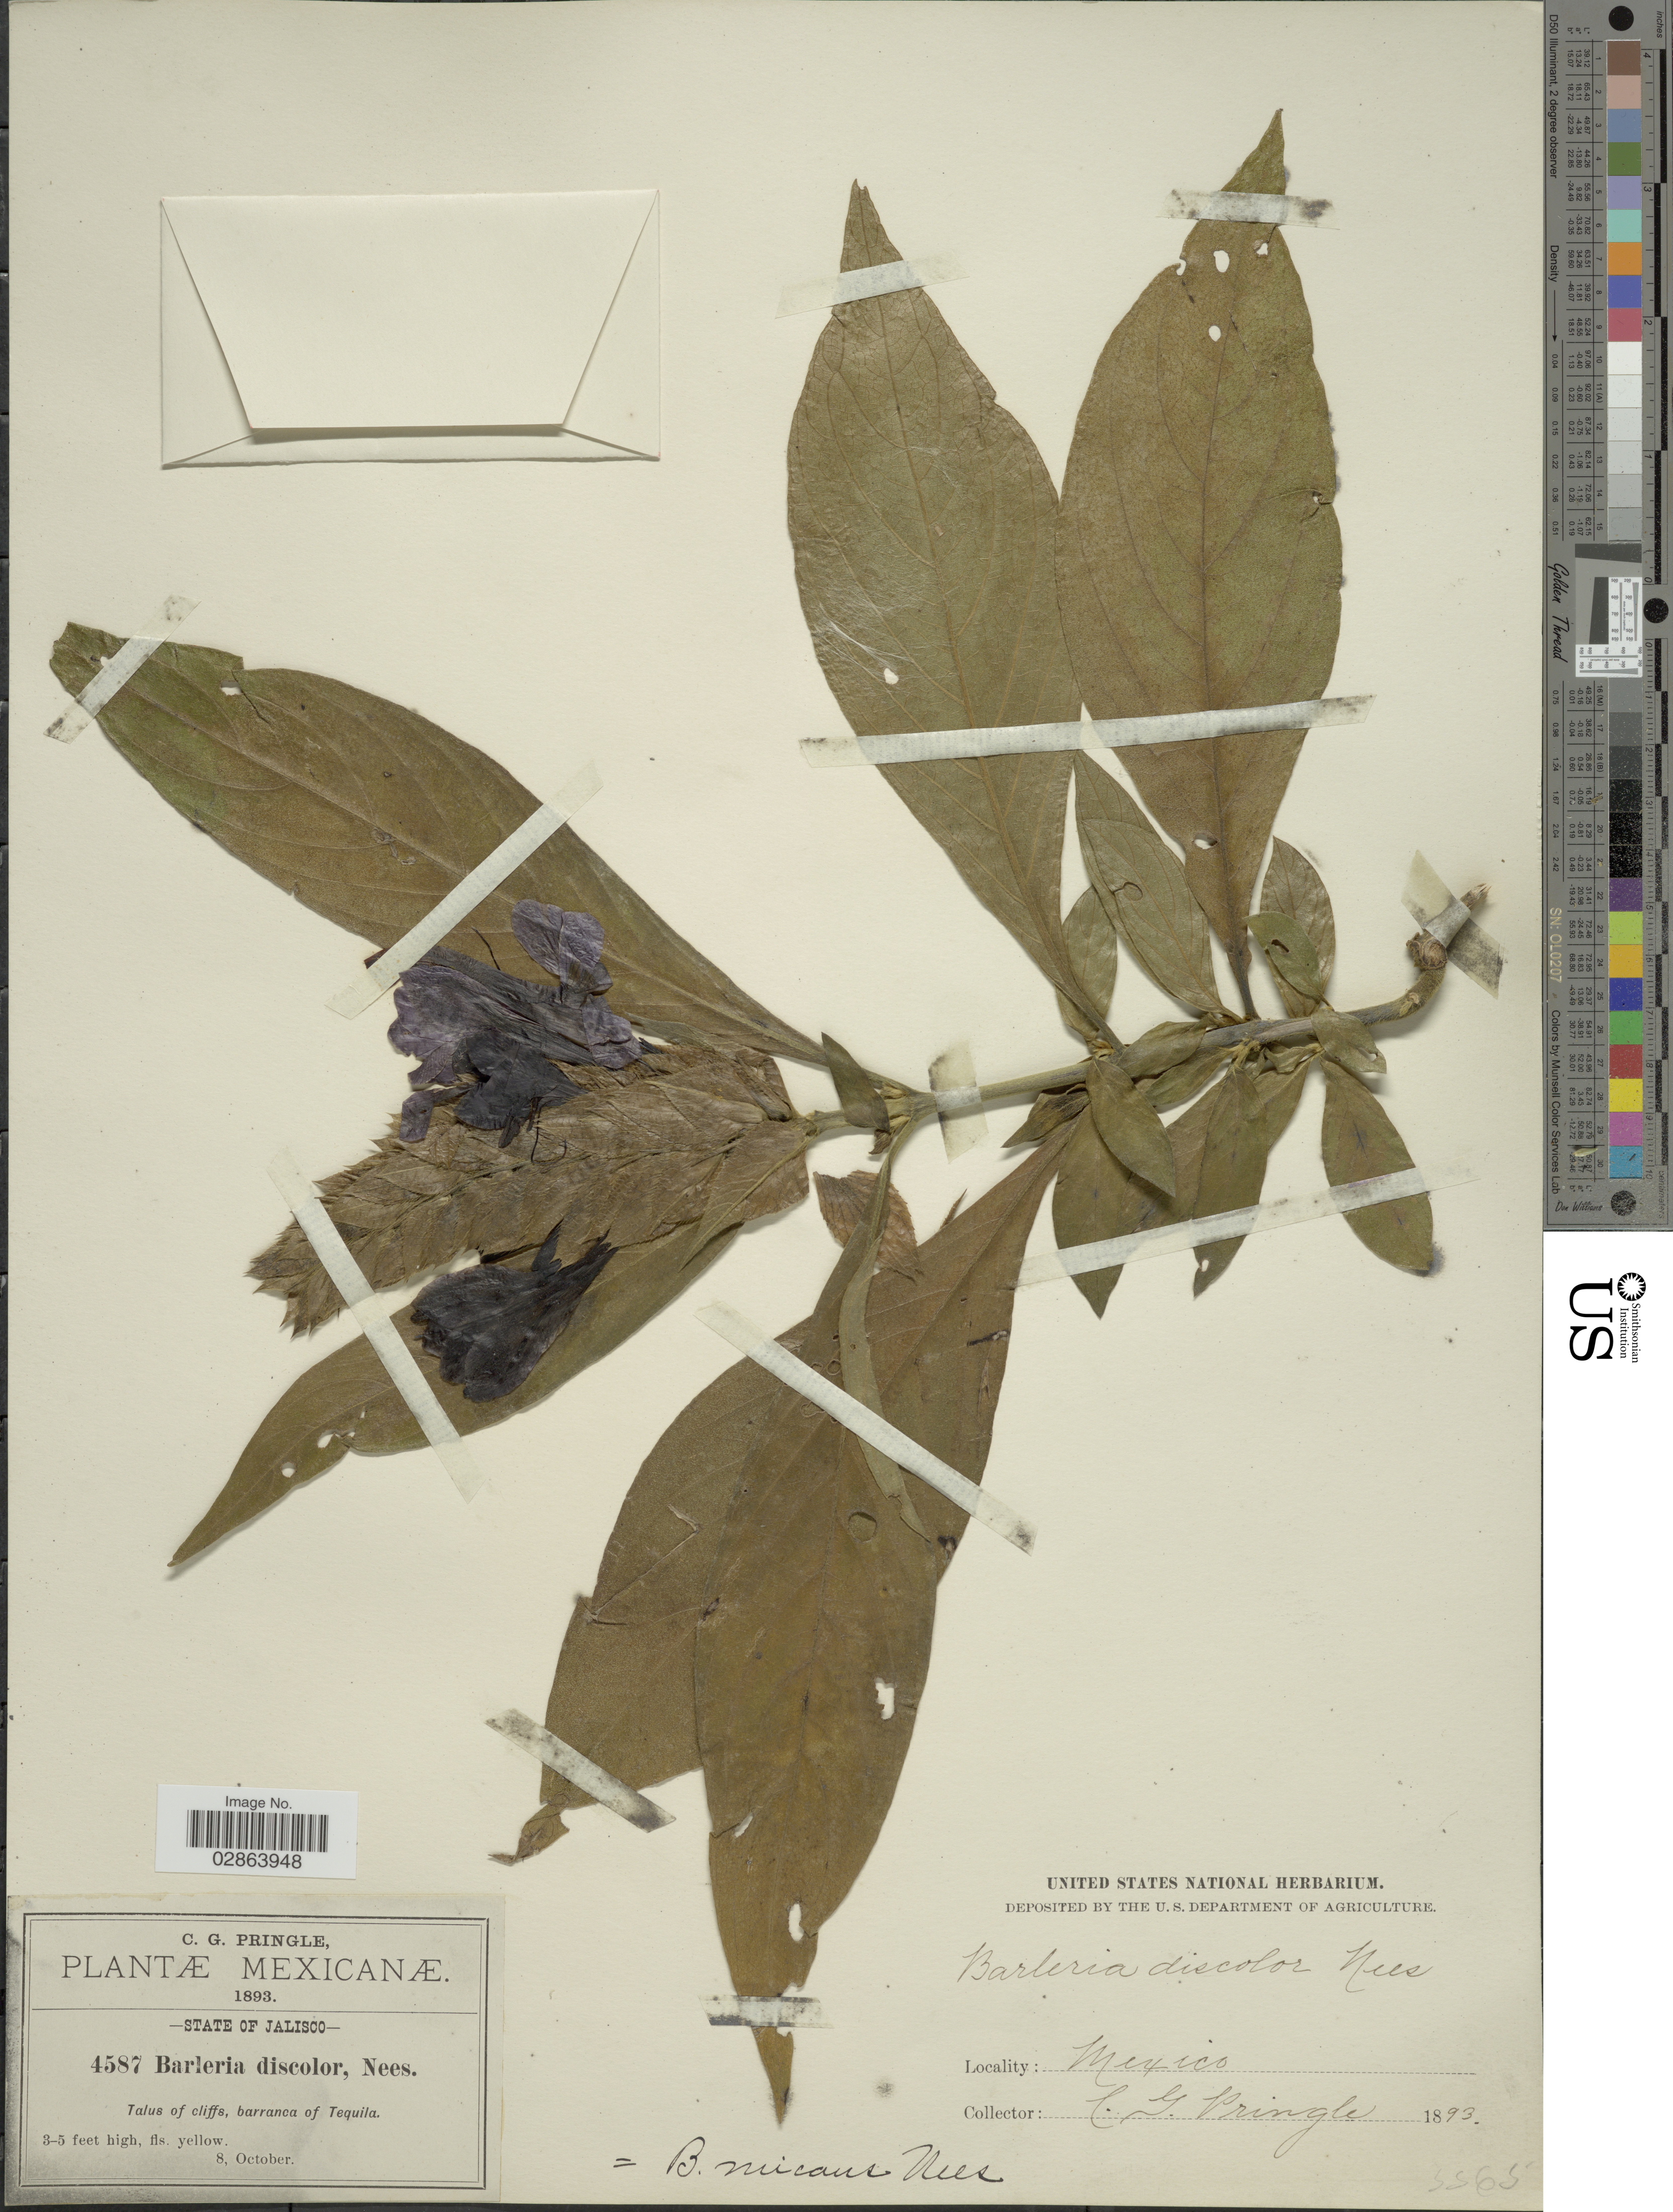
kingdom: Plantae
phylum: Tracheophyta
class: Magnoliopsida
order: Lamiales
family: Acanthaceae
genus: Barleria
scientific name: Barleria oenotheroides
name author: Dum. Cours.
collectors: C. G. Pringle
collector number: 4587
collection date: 1893-10-08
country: Mexico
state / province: Jalisco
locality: State of Jalisco, Talus of cliffs, barranca of Tequilla.